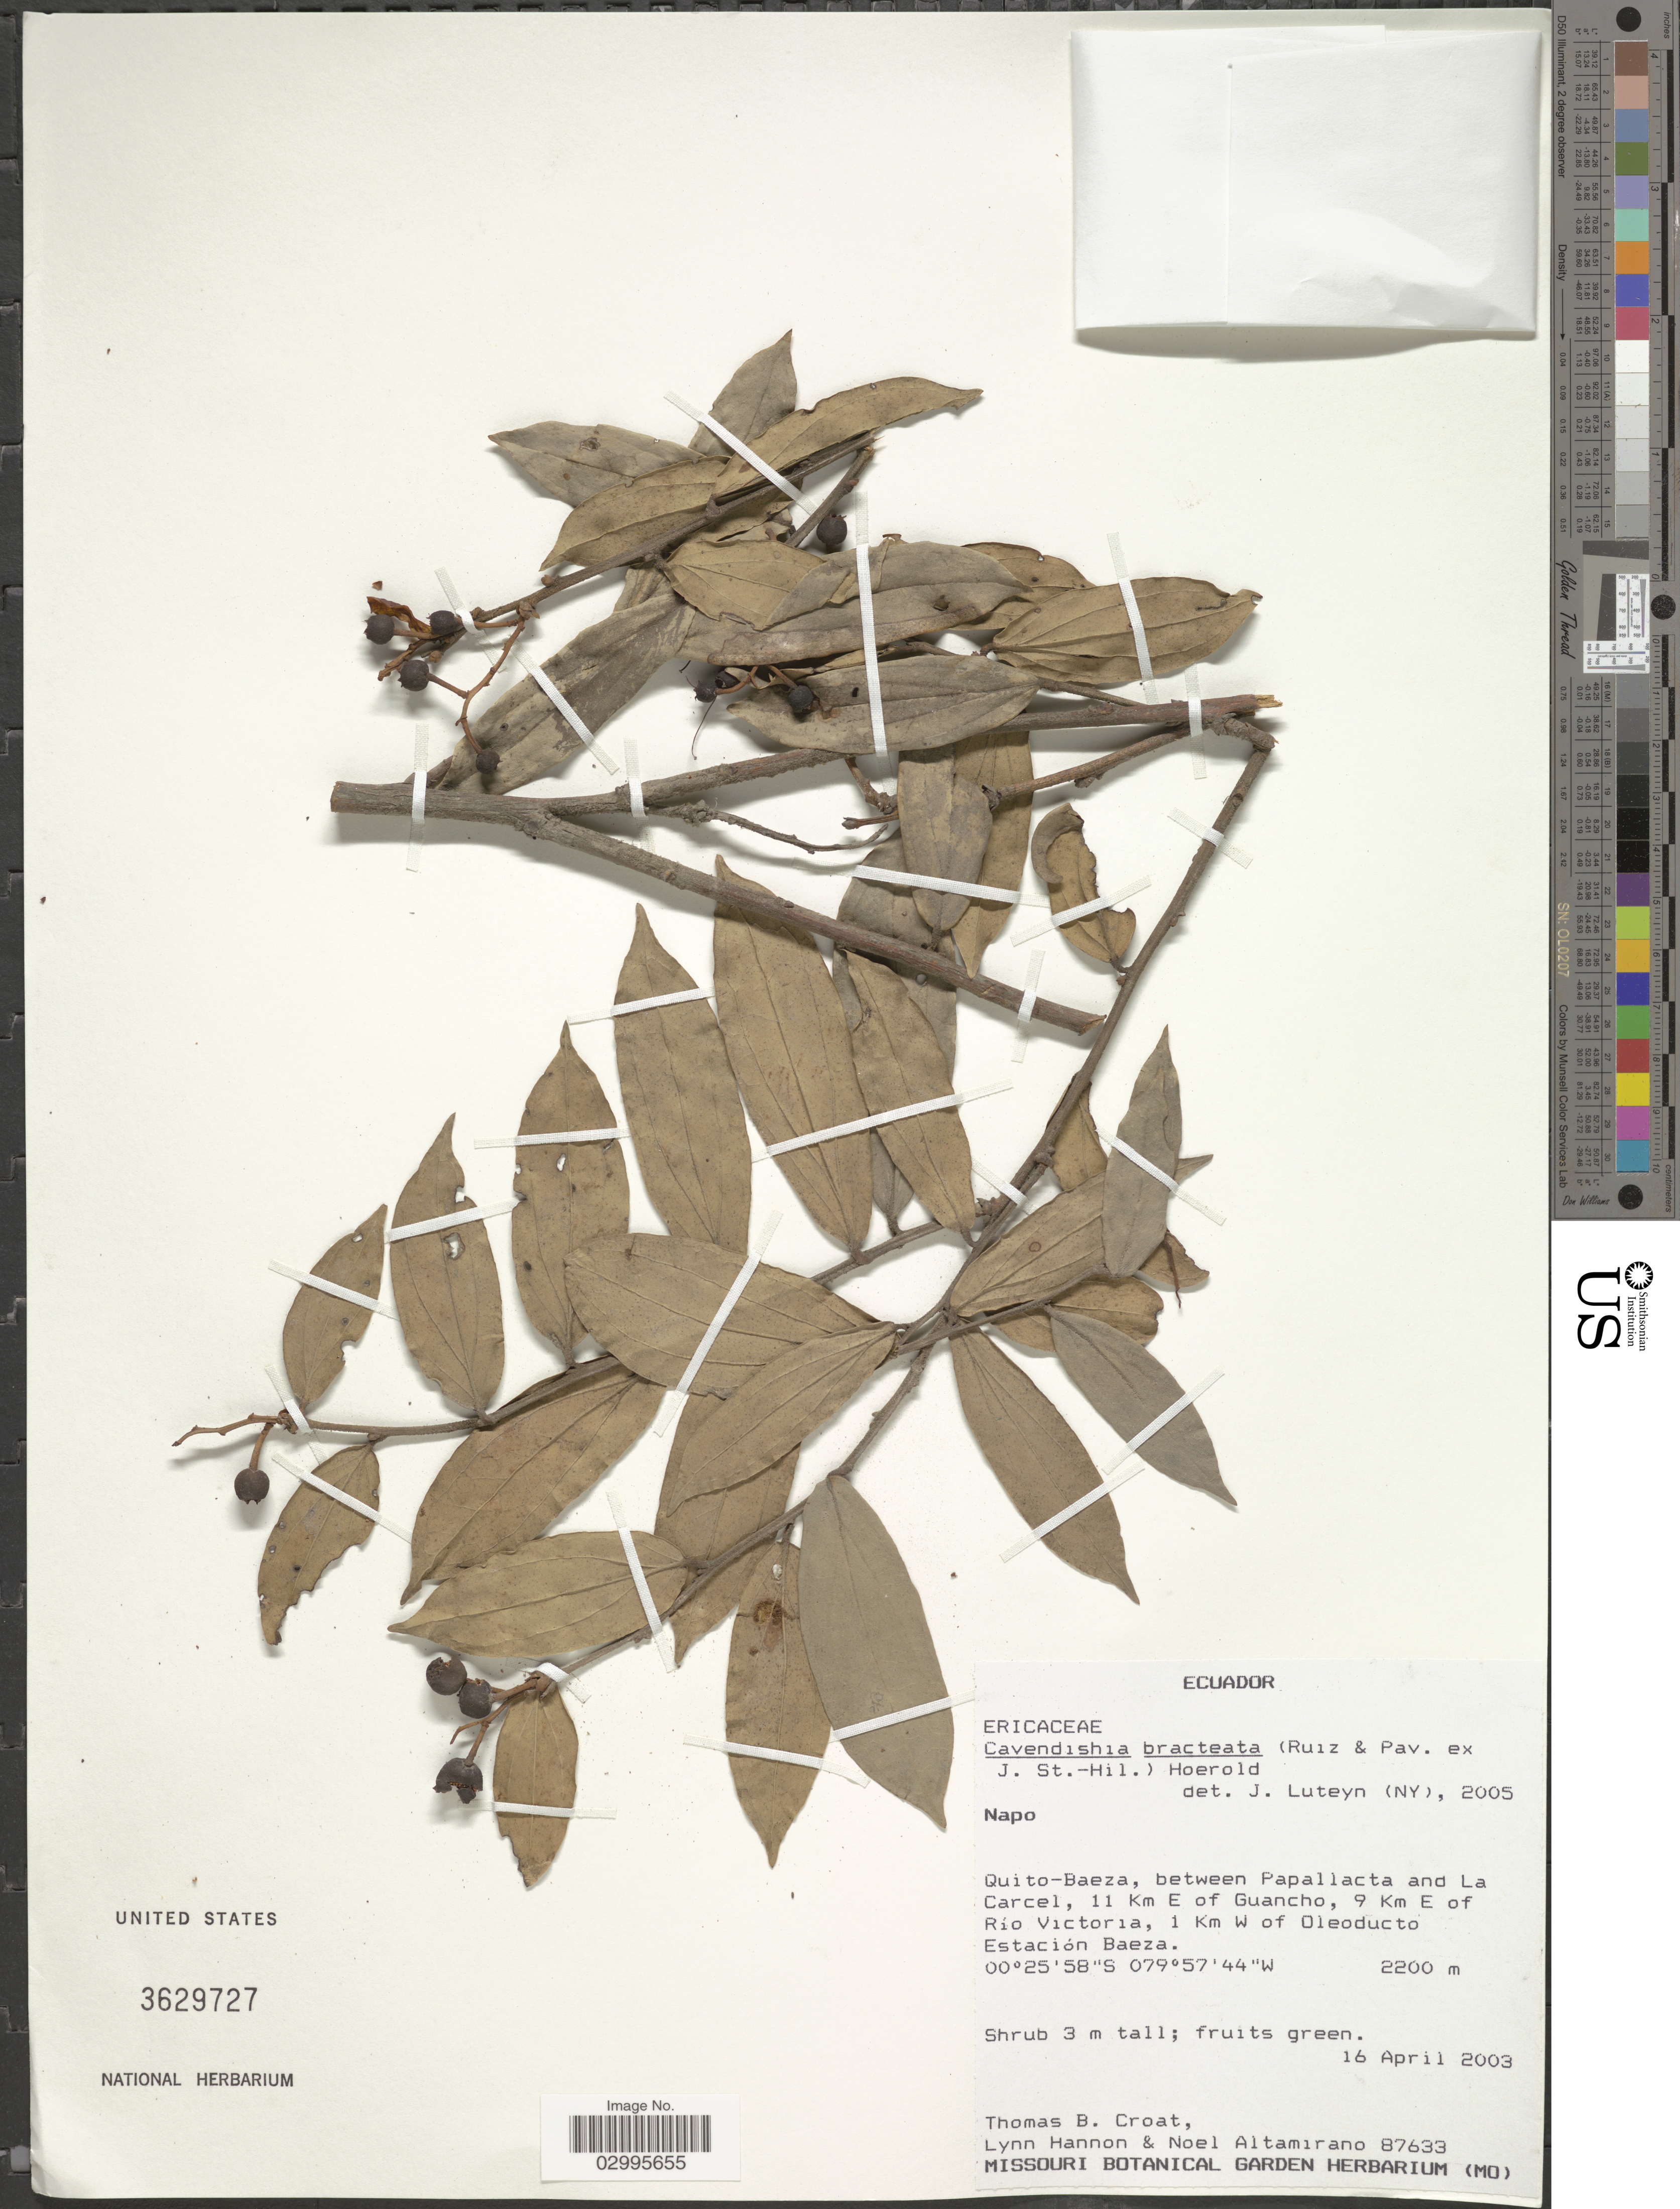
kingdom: Plantae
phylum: Tracheophyta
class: Magnoliopsida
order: Ericales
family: Ericaceae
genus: Cavendishia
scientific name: Cavendishia bracteata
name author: (Ruiz & Pav. ex J. St.-Hil.) Hoerold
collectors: T. B. Croat, L. Hannon & N. Altamirano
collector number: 87633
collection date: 2003-04-16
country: Ecuador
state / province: Napo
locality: Quito-Baeza, between Papallacta and La Carcel, 11 Km E of Guancho, 9 Km E of Río Victoria, 1 Km W Oleoducto, Estación Baeza.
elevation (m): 2200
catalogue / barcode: US 3629727